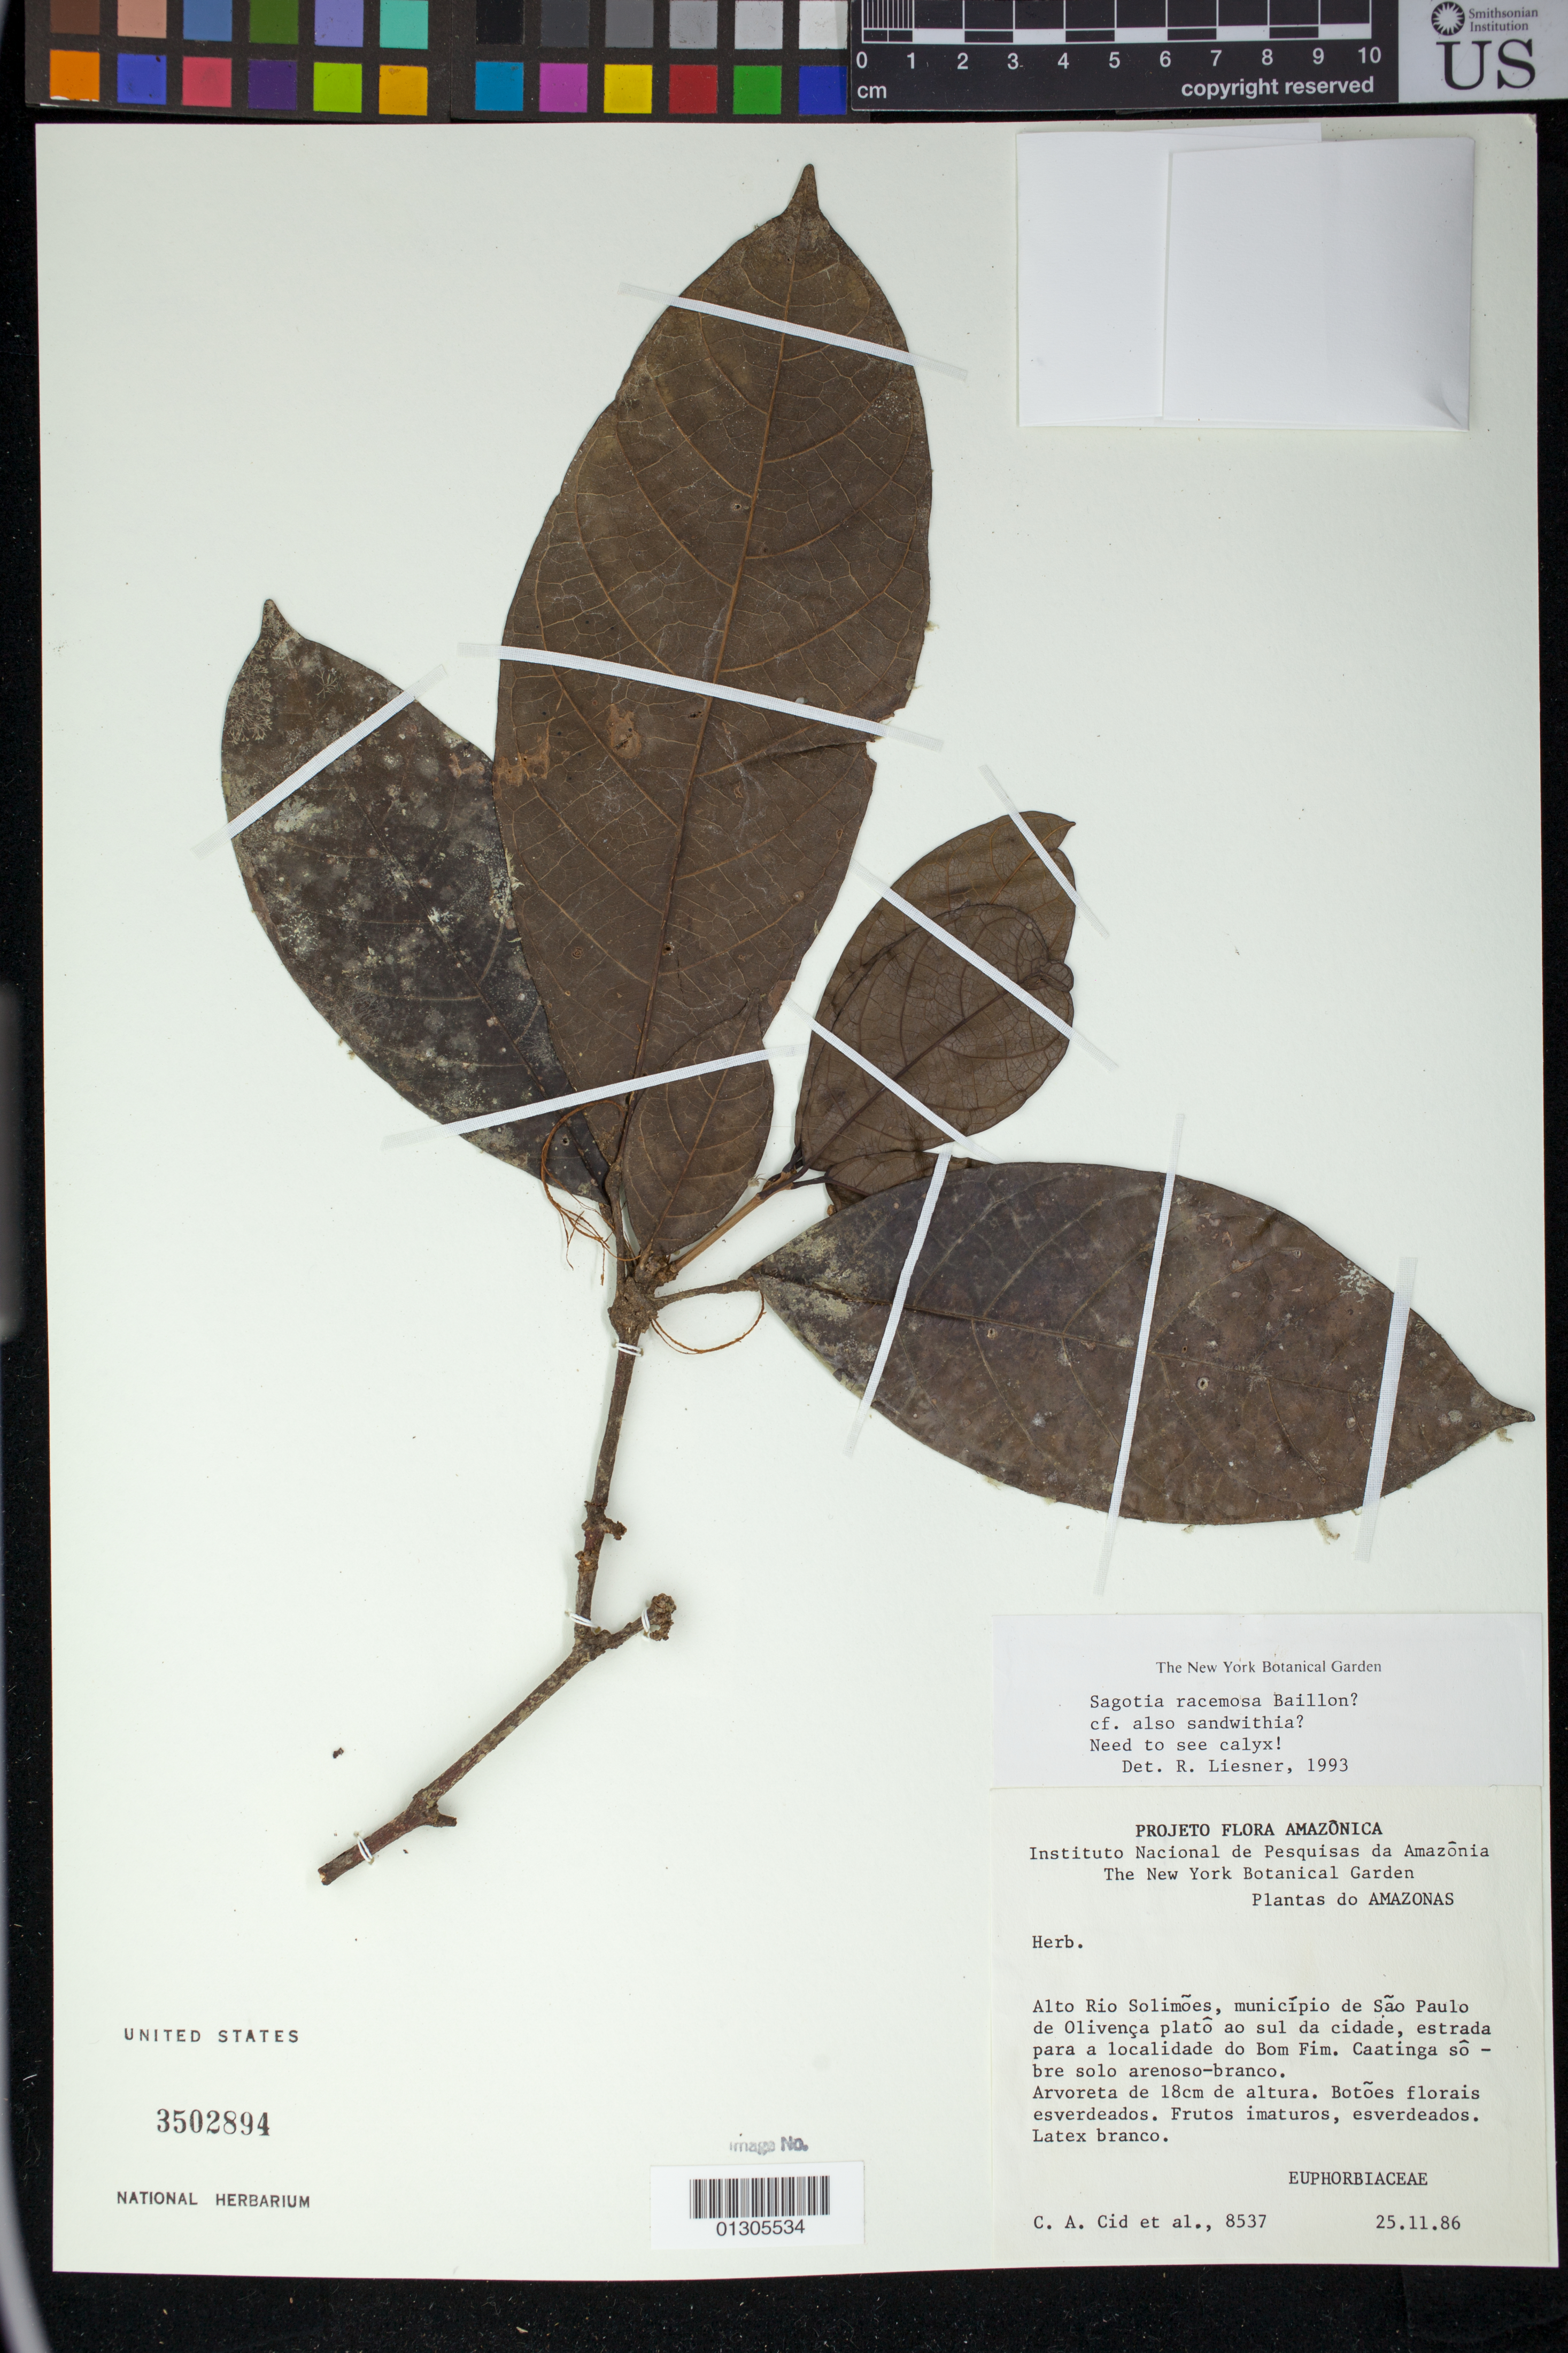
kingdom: Plantae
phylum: Tracheophyta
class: Magnoliopsida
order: Malpighiales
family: Euphorbiaceae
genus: Sagotia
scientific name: Sagotia racemosa var. racemosa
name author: Baill.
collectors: C. A. Cid Ferreira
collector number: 8537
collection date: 1986-11-25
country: Brazil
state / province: Amazonas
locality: Alto Rio Solimoes, municipio de Sao Paulo de Olivenca plato ao sul da cidade, estrada para a localidade do Bom Fim.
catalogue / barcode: US 3502894